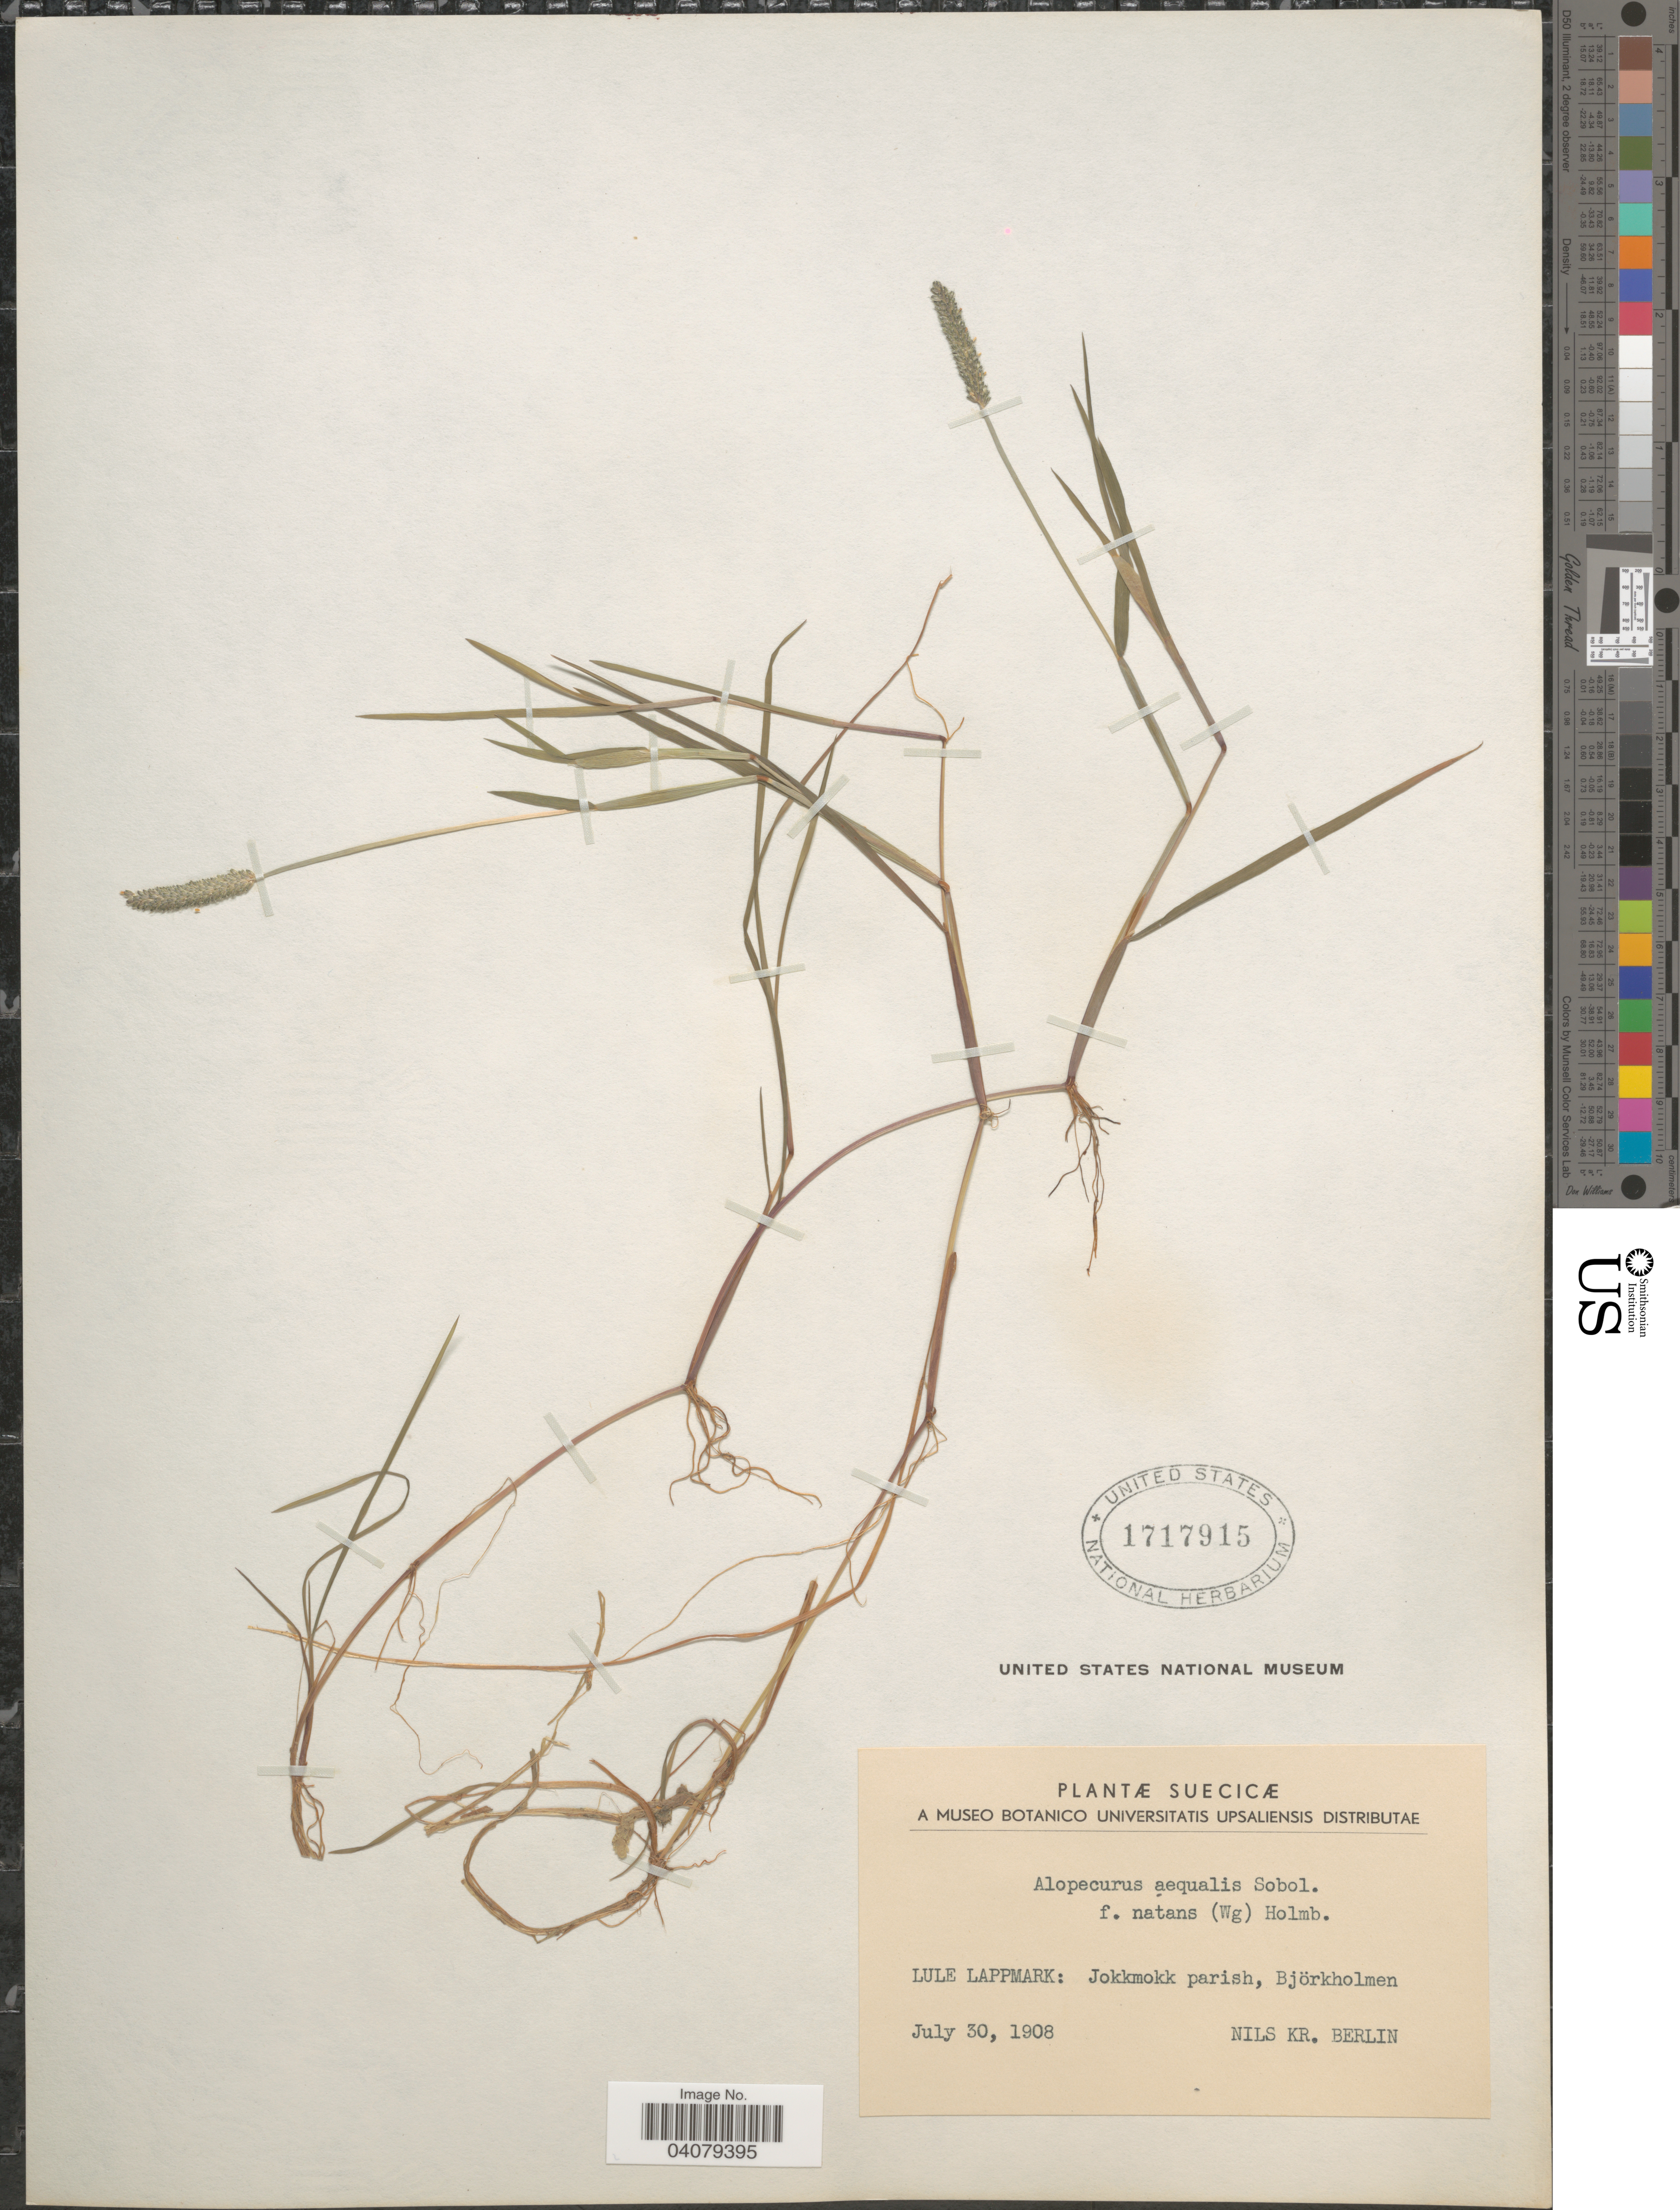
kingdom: Plantae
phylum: Tracheophyta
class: Liliopsida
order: Poales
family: Poaceae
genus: Alopecurus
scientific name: Alopecurus arundinaceus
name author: Poir.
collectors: N. Berlin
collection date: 1908-07-30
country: Sweden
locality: Lule Lappmark: Jokkmokk parish, Björkholmen.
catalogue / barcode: US 1717915